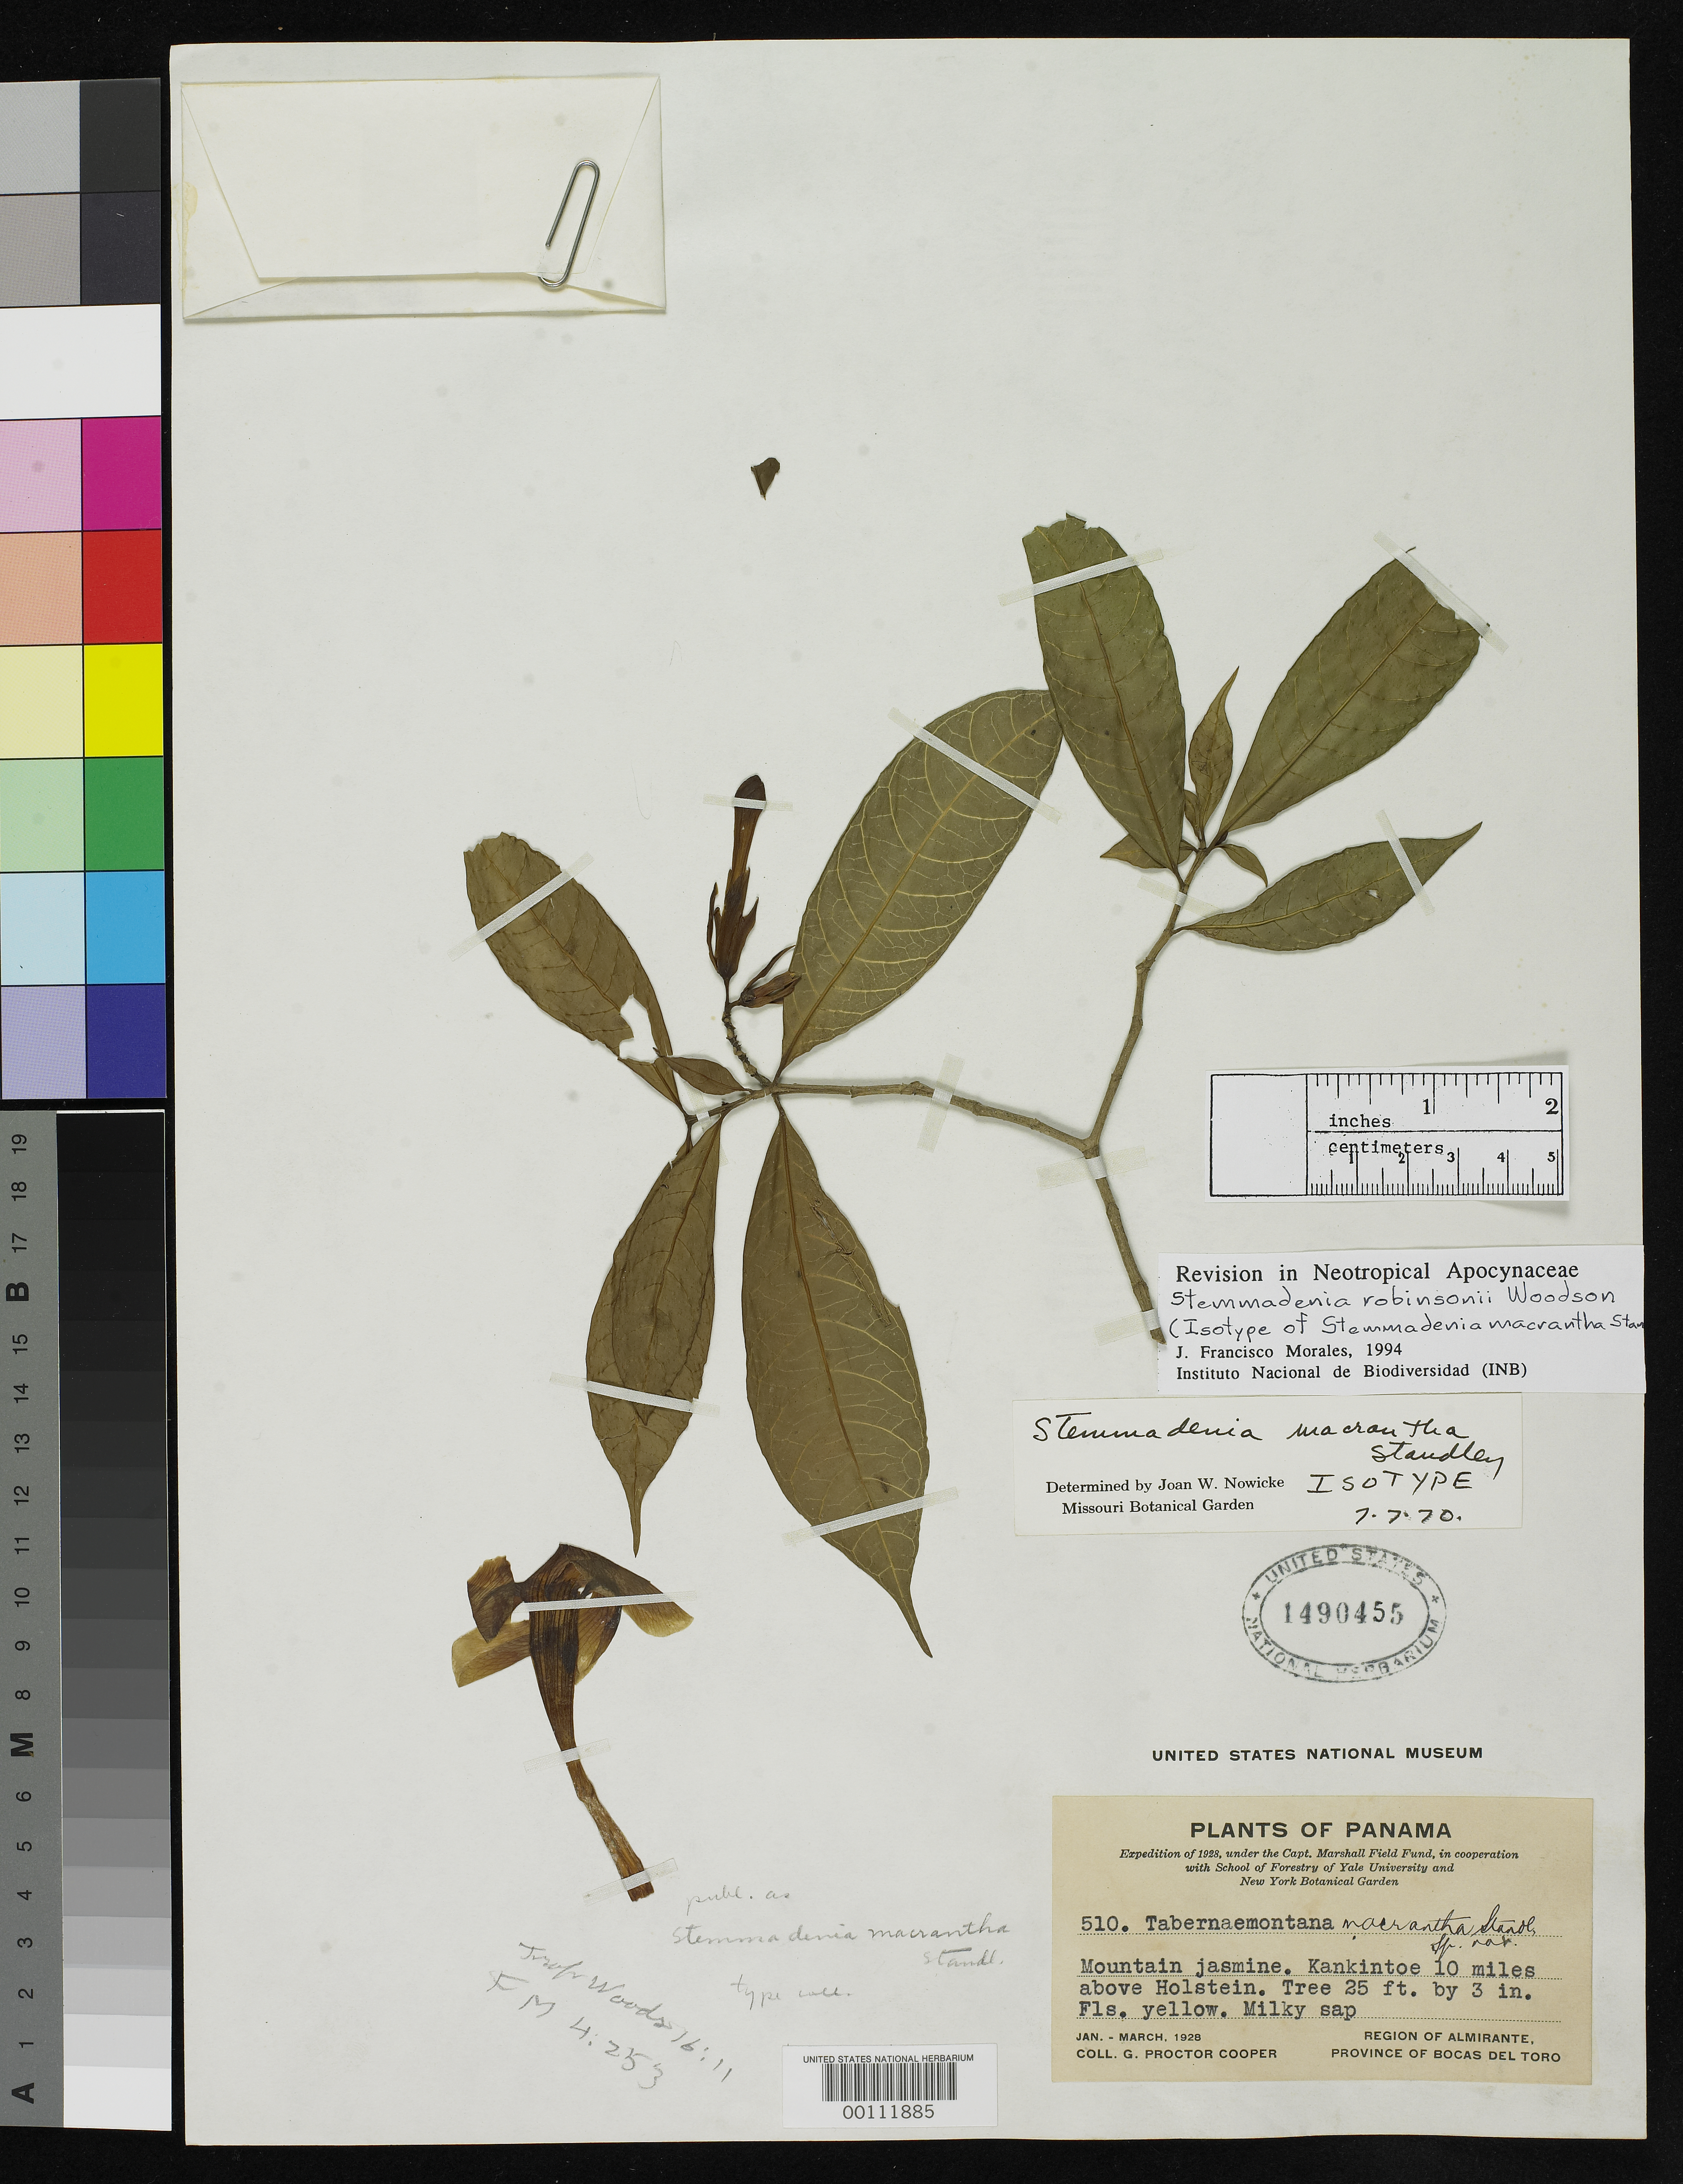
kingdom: Plantae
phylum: Tracheophyta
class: Magnoliopsida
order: Gentianales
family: Apocynaceae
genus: Stemmadenia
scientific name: Stemmadenia macrantha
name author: Standl.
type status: Isotype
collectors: G. Cooper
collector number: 510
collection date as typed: Jan 1928 to -- Mar 1928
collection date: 1928-01/1928-03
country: Panama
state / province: Bocas del Toro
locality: Almirante.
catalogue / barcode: US 1490455